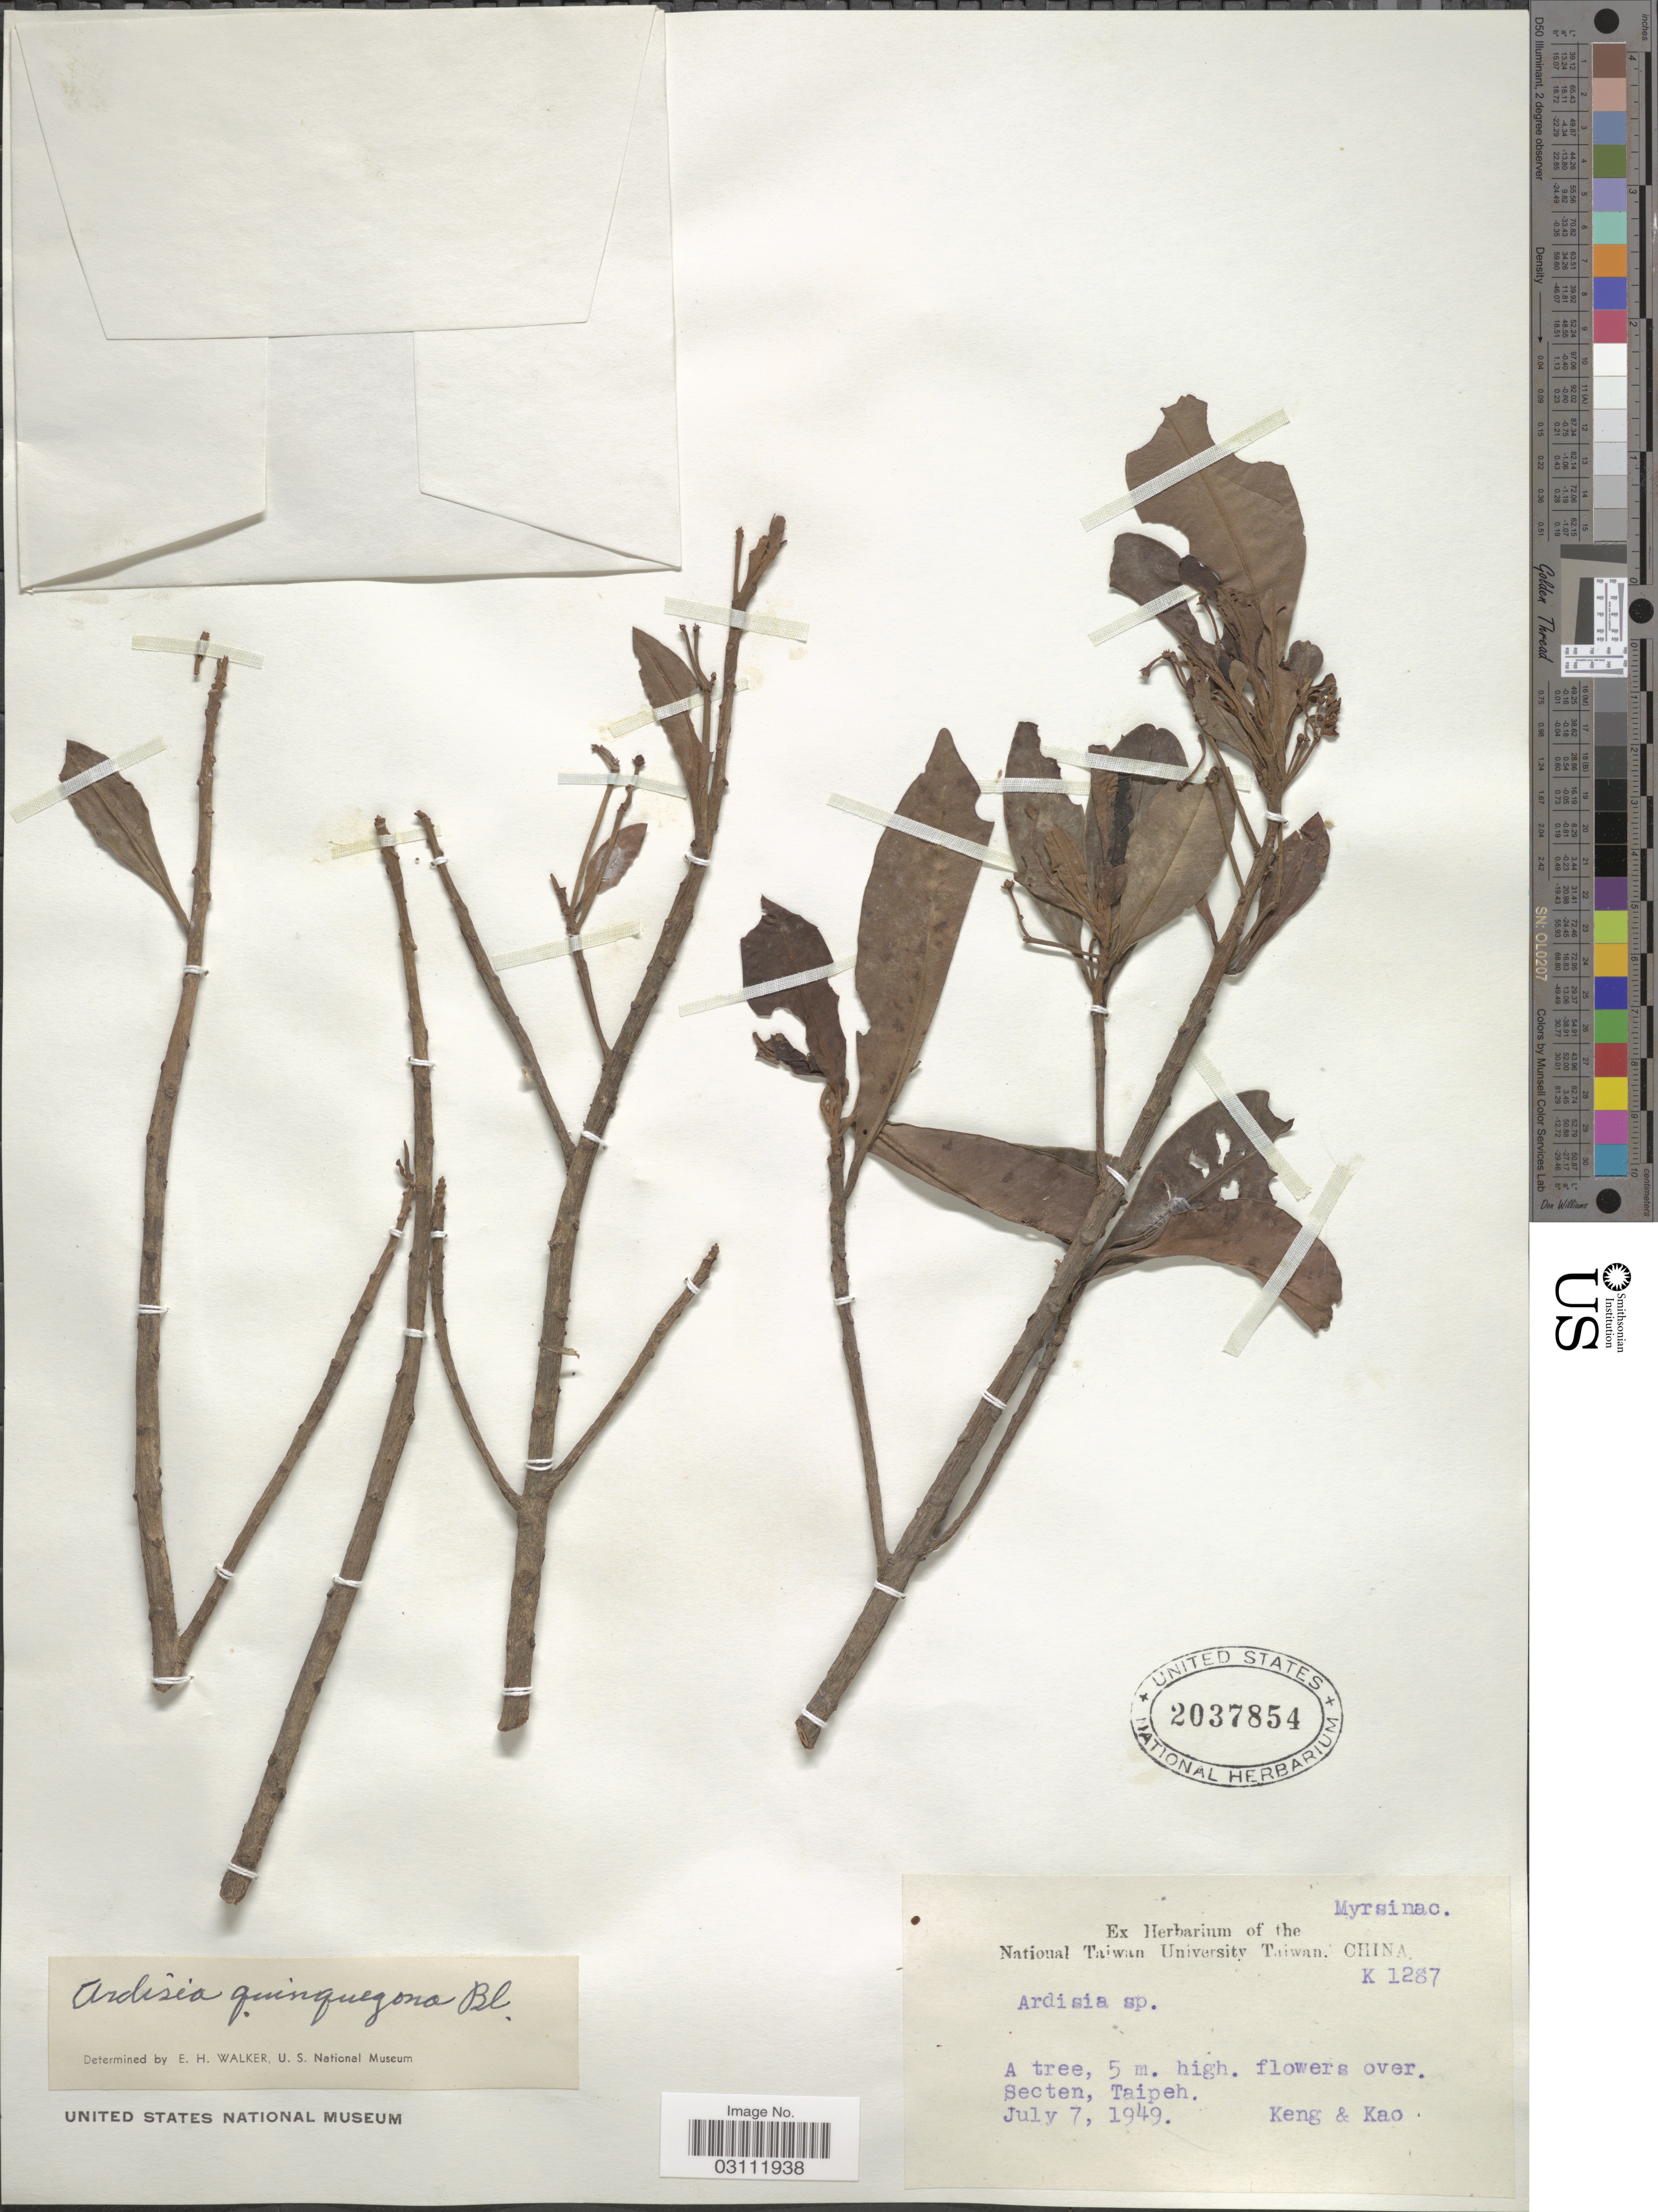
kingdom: Plantae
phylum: Tracheophyta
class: Magnoliopsida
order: Ericales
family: Primulaceae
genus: Ardisia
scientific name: Ardisia quinquegona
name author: Blume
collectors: -- Keng & Kao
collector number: K1287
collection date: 1949-07-07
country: Taiwan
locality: Secten, Taipeh.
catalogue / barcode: US 2037854